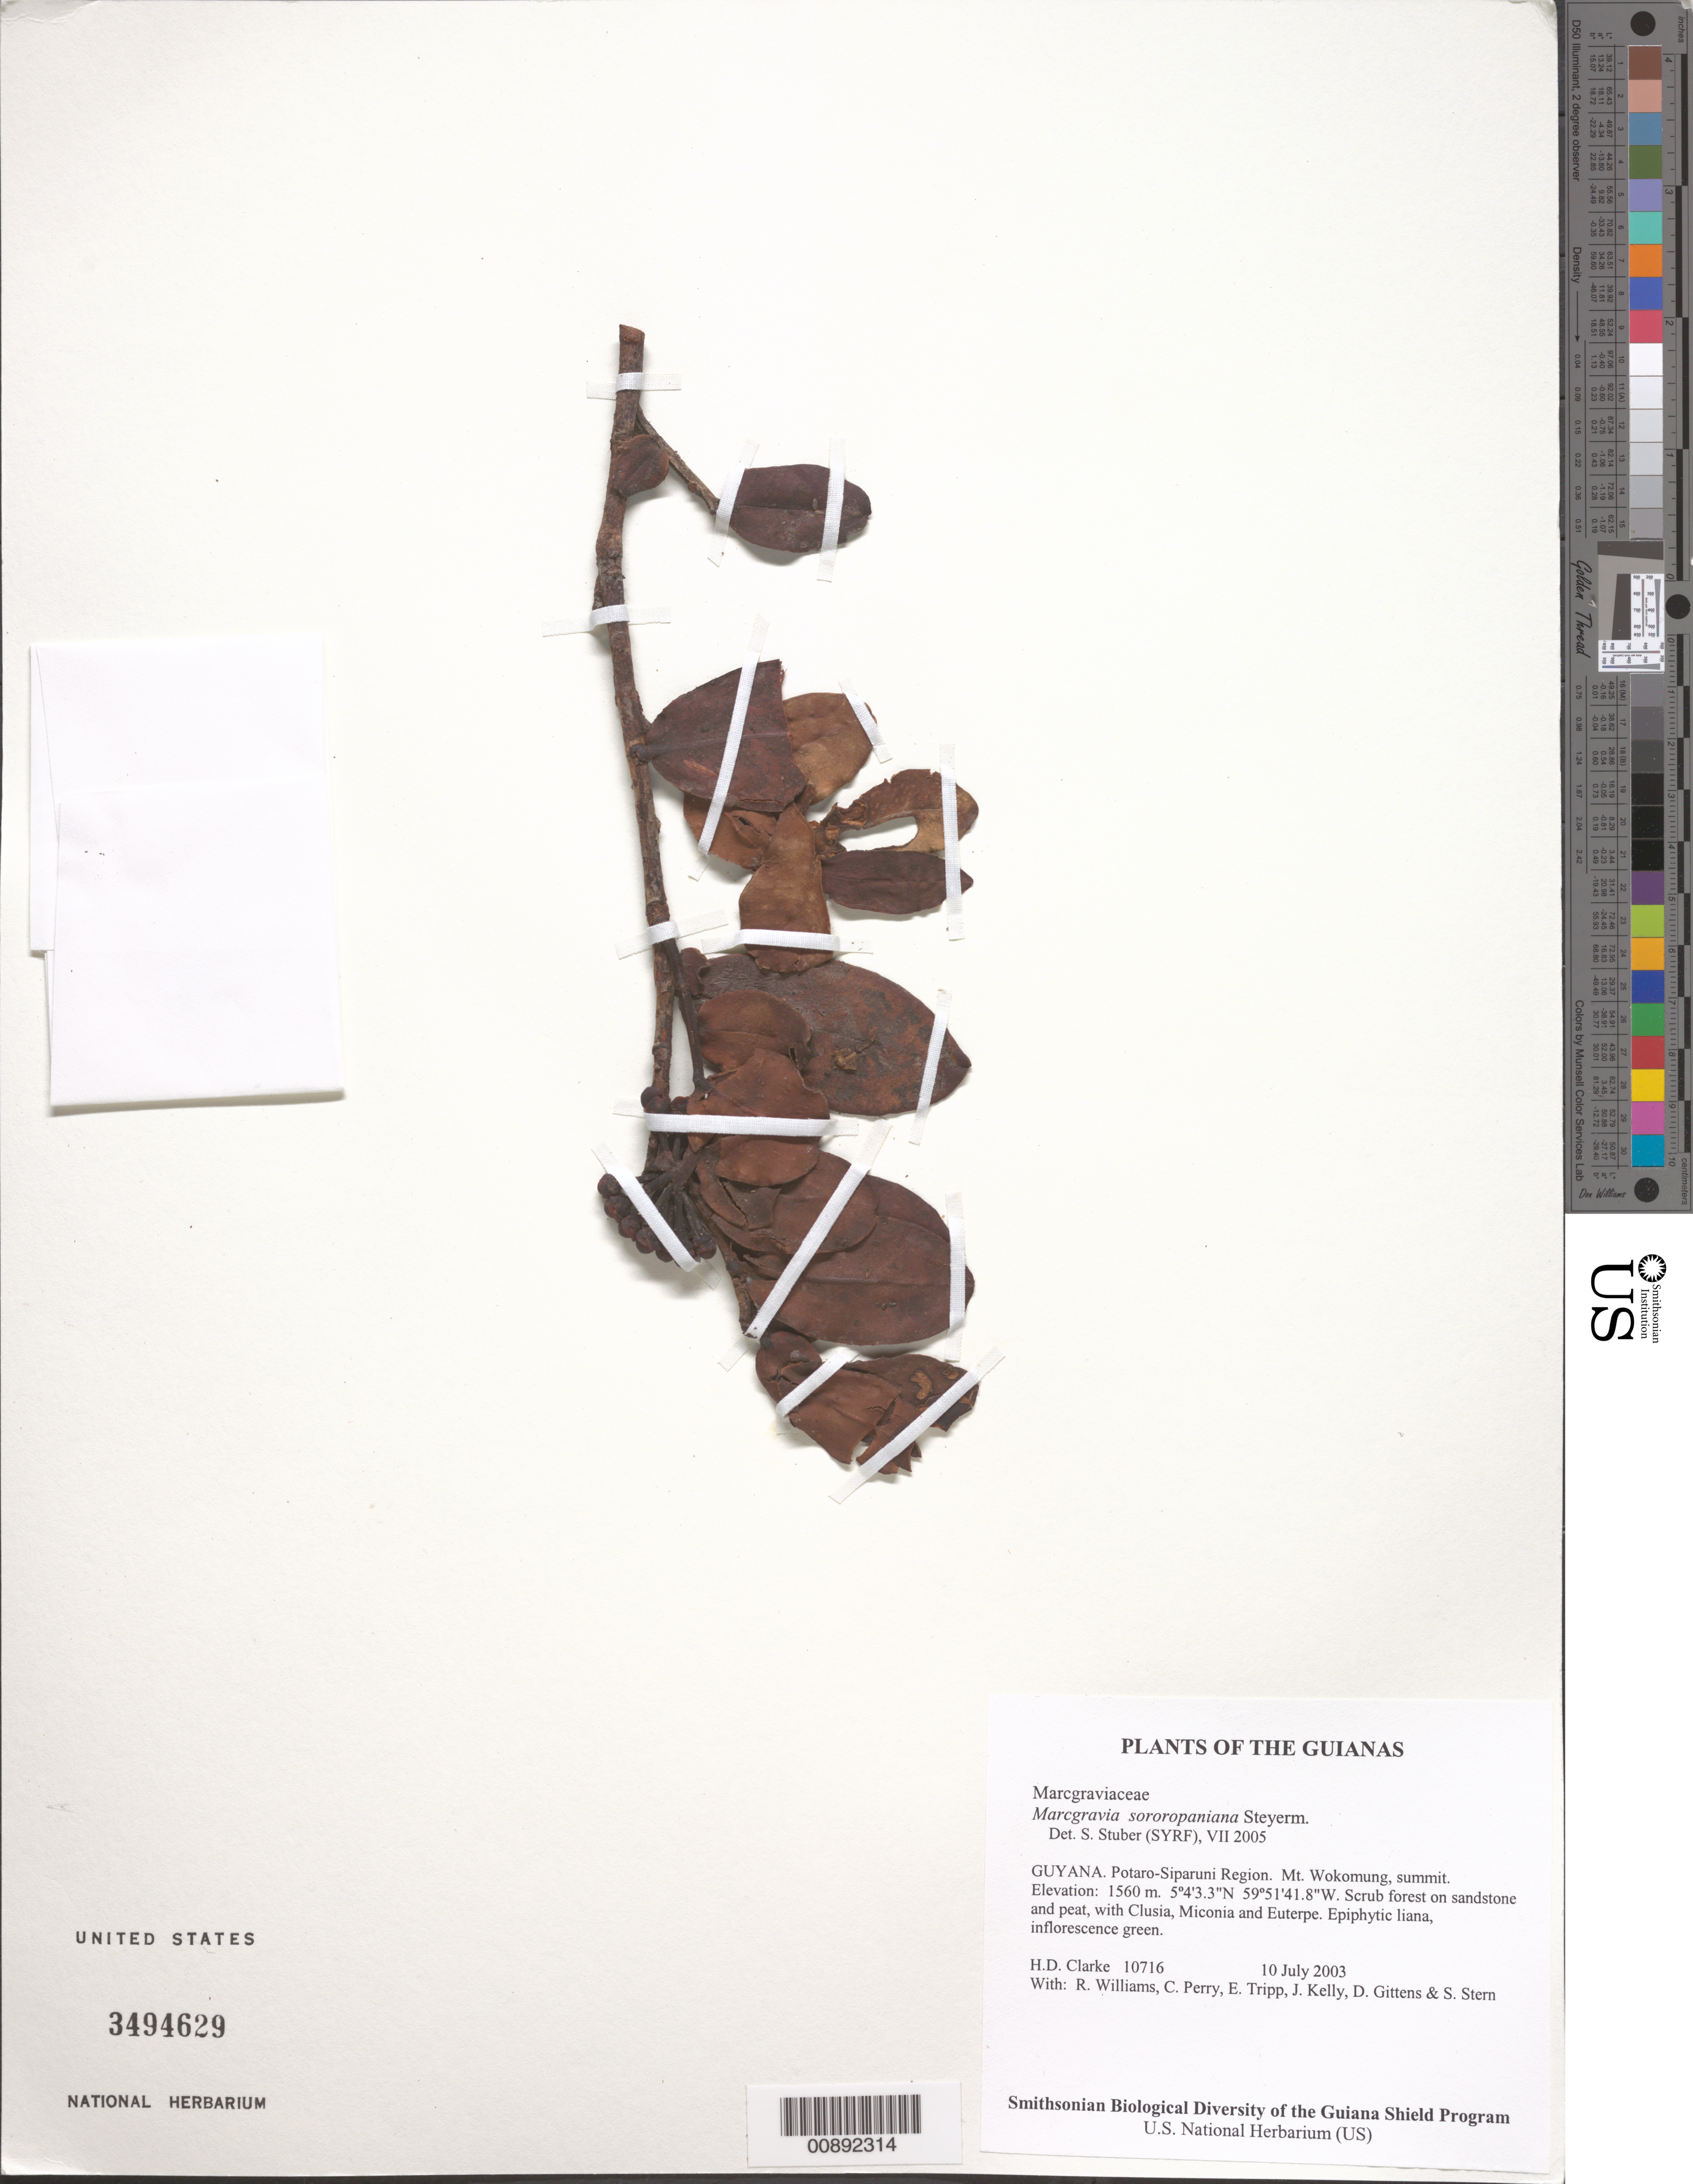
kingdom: Plantae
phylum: Tracheophyta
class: Magnoliopsida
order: Ericales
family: Marcgraviaceae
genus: Marcgravia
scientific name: Marcgravia sororopaniana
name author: Steyerm.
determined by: Stuber, S.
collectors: H. D. Clarke, R. Williams, C. Perry, E. Tripp, J. Kelly, D. Gittens & S. R. Stern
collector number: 10716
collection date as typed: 10 July 2003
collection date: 2003-07-10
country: Guyana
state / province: Potaro-Siparuni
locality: Mt. Wokomung, summit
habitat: Scrub forest on sandstone and peat, with Clusia, Miconia and Euterpe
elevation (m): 1560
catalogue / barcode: US 3494629